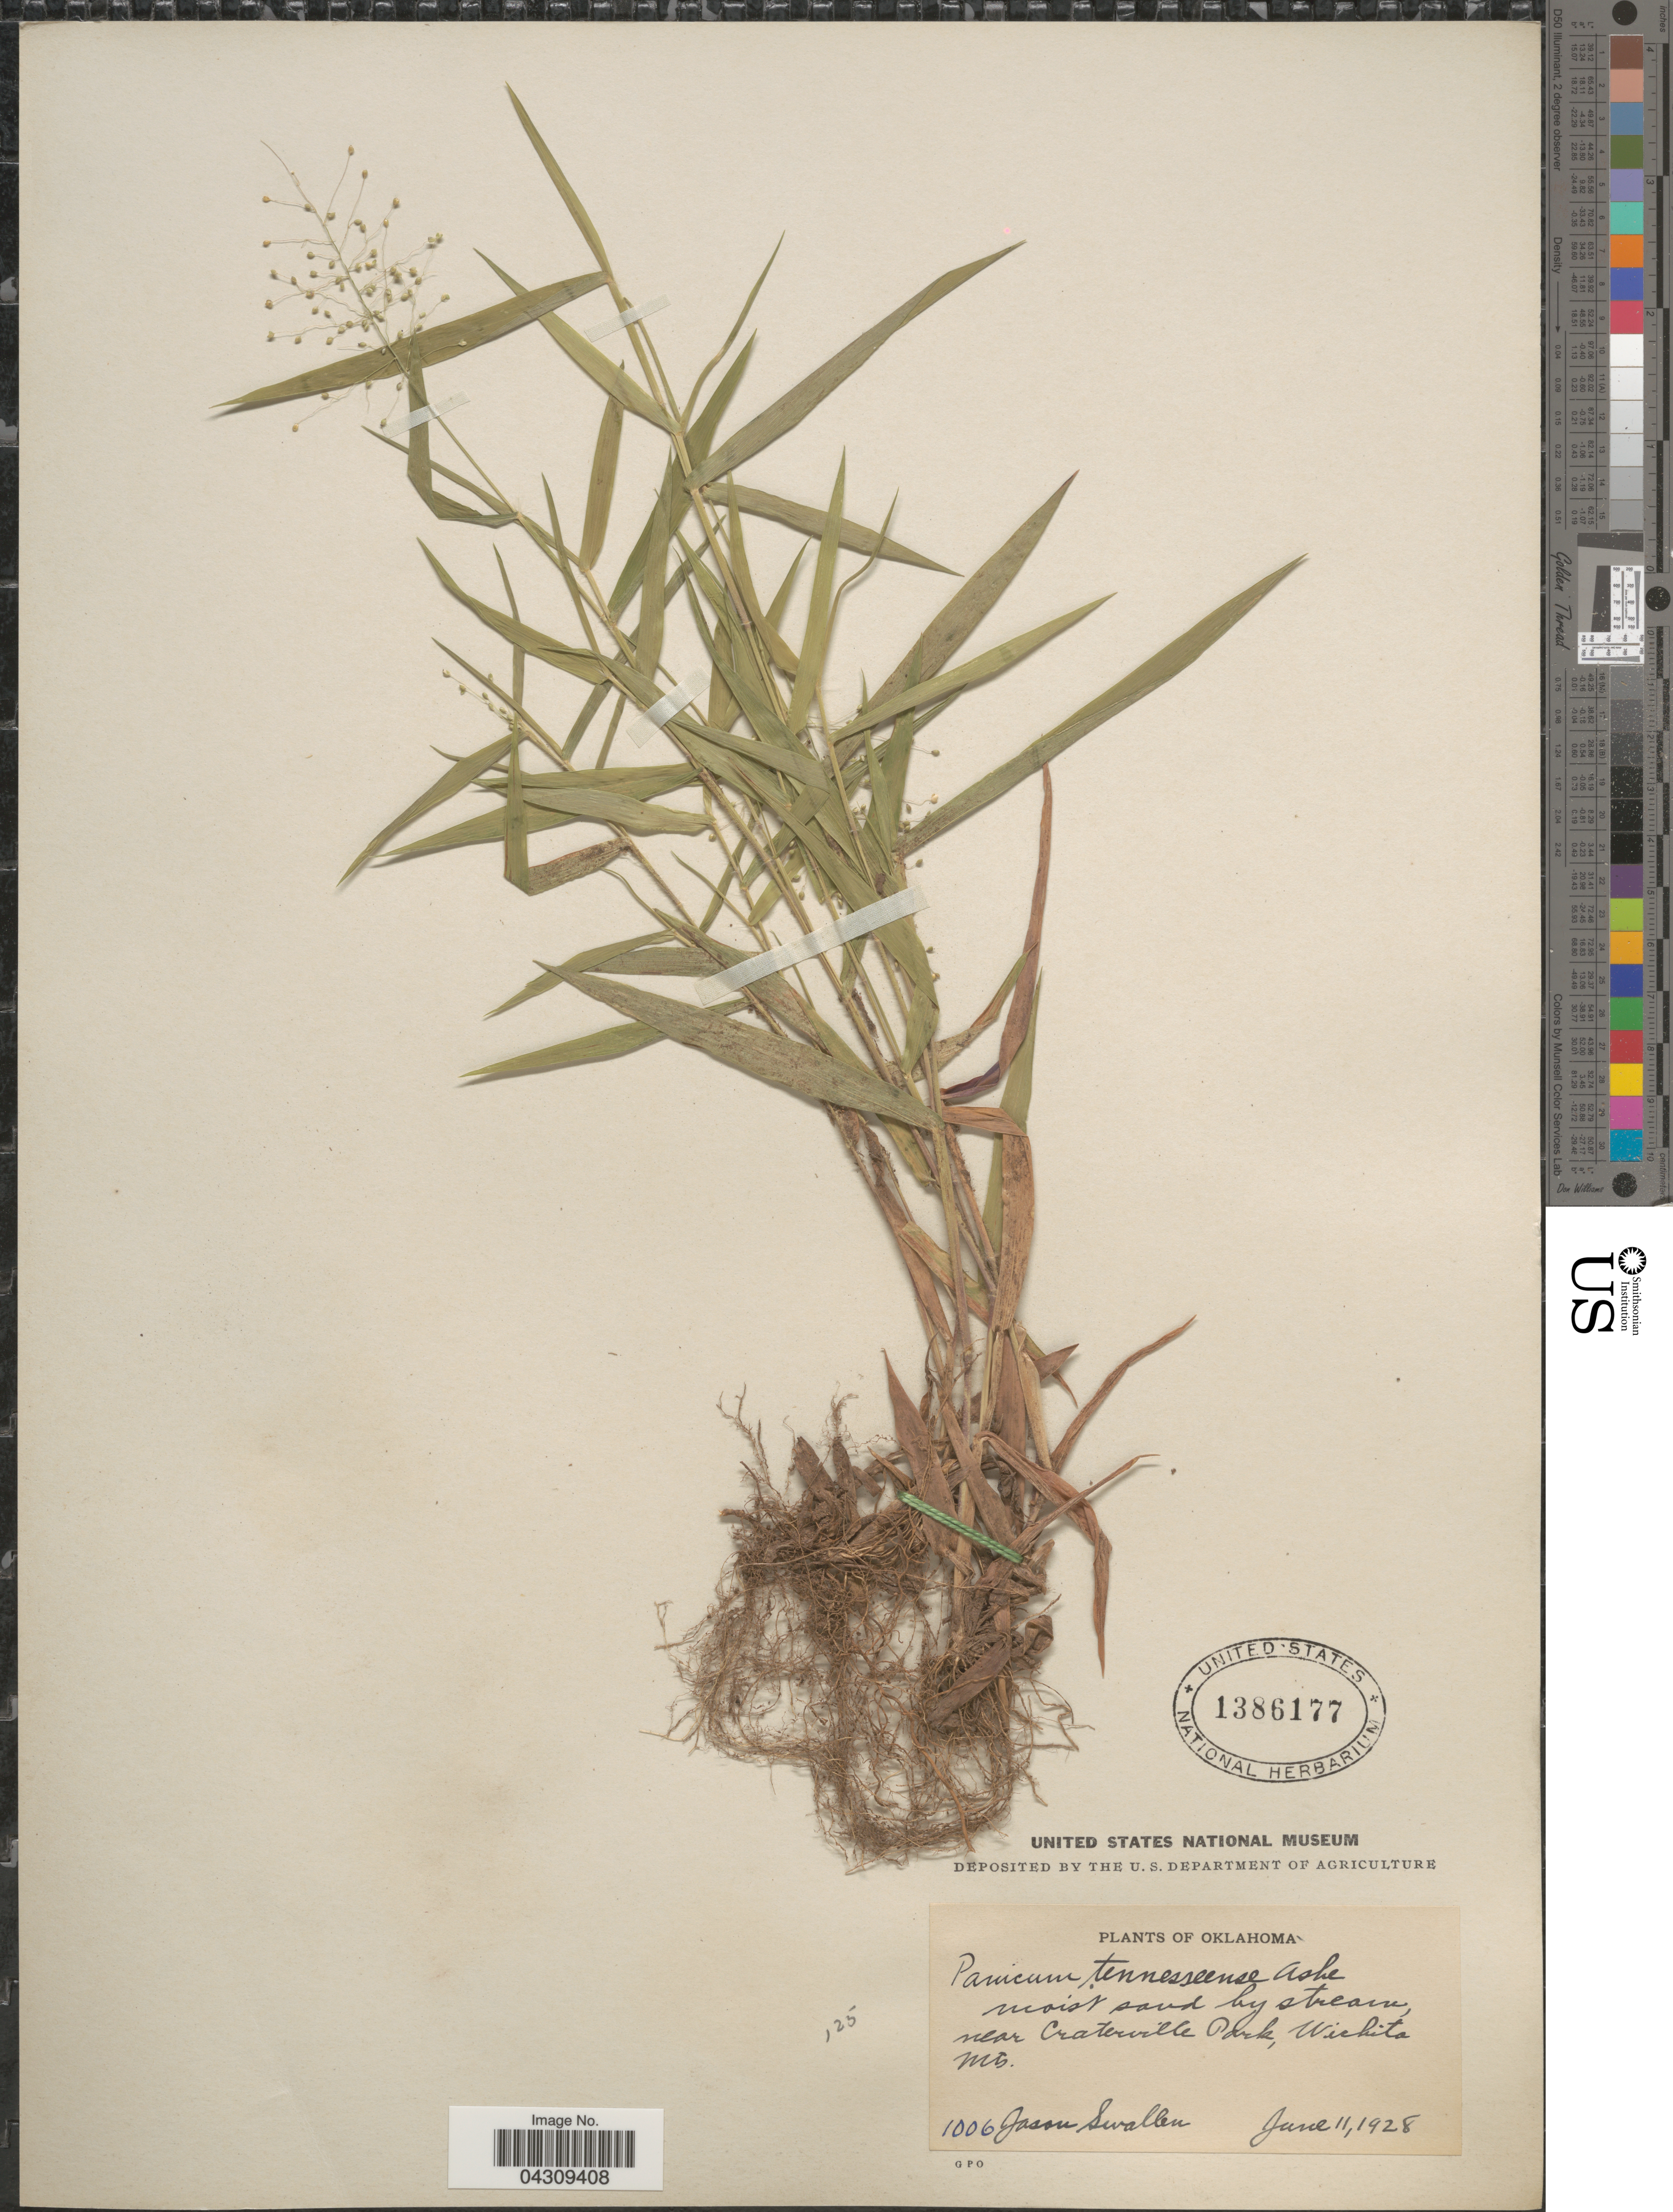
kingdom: Plantae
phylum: Tracheophyta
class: Liliopsida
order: Poales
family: Poaceae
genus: Dichanthelium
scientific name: Dichanthelium acuminatum var. acuminatum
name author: (Sw.) Gould & C.A. Clark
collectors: J. R. Swallen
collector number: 1006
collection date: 1928-06-11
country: United States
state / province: Oklahoma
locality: Moist sand by stream near Craterville Park, Wichita Mts.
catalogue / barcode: US 1386177